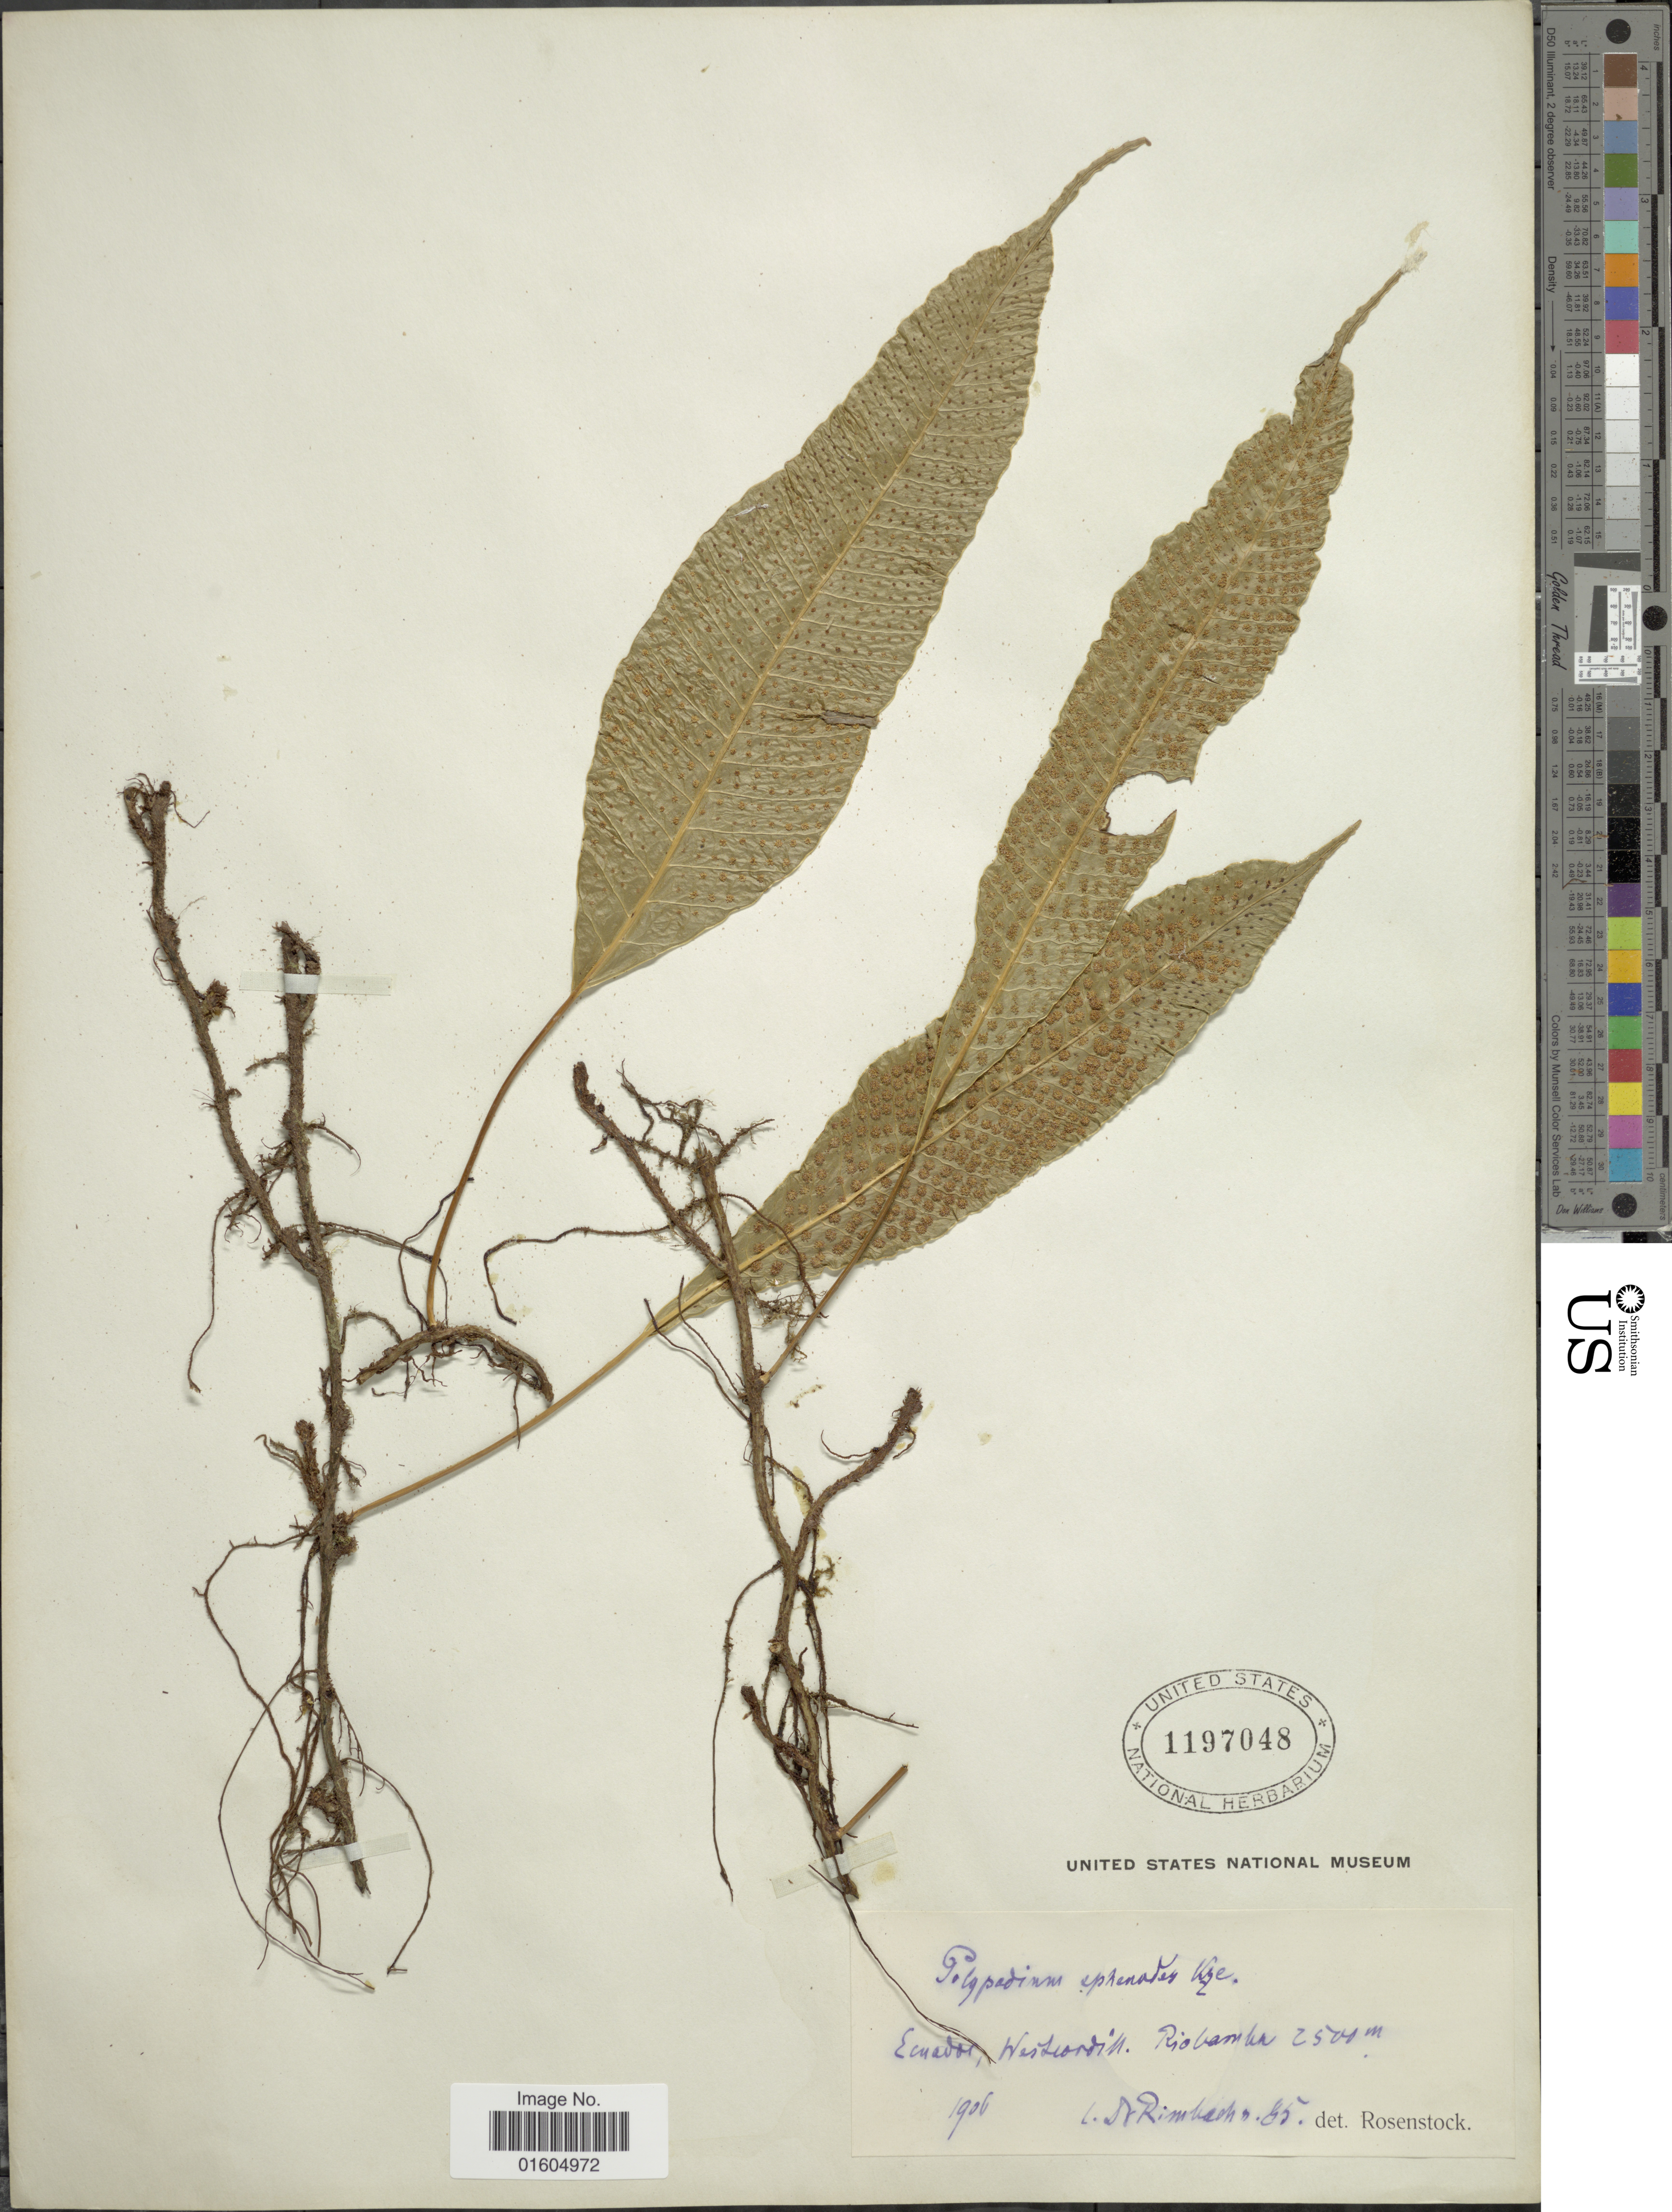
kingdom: Plantae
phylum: Tracheophyta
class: Polypodiopsida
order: Polypodiales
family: Polypodiaceae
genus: Campyloneurum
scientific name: Campyloneurum sphenodes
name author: (Kunze ex Klotzsch) Fée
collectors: Rimbach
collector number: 85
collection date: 1906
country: Ecuador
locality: Ecuador. Westcordill. Riobamba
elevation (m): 2500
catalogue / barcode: US 1197048